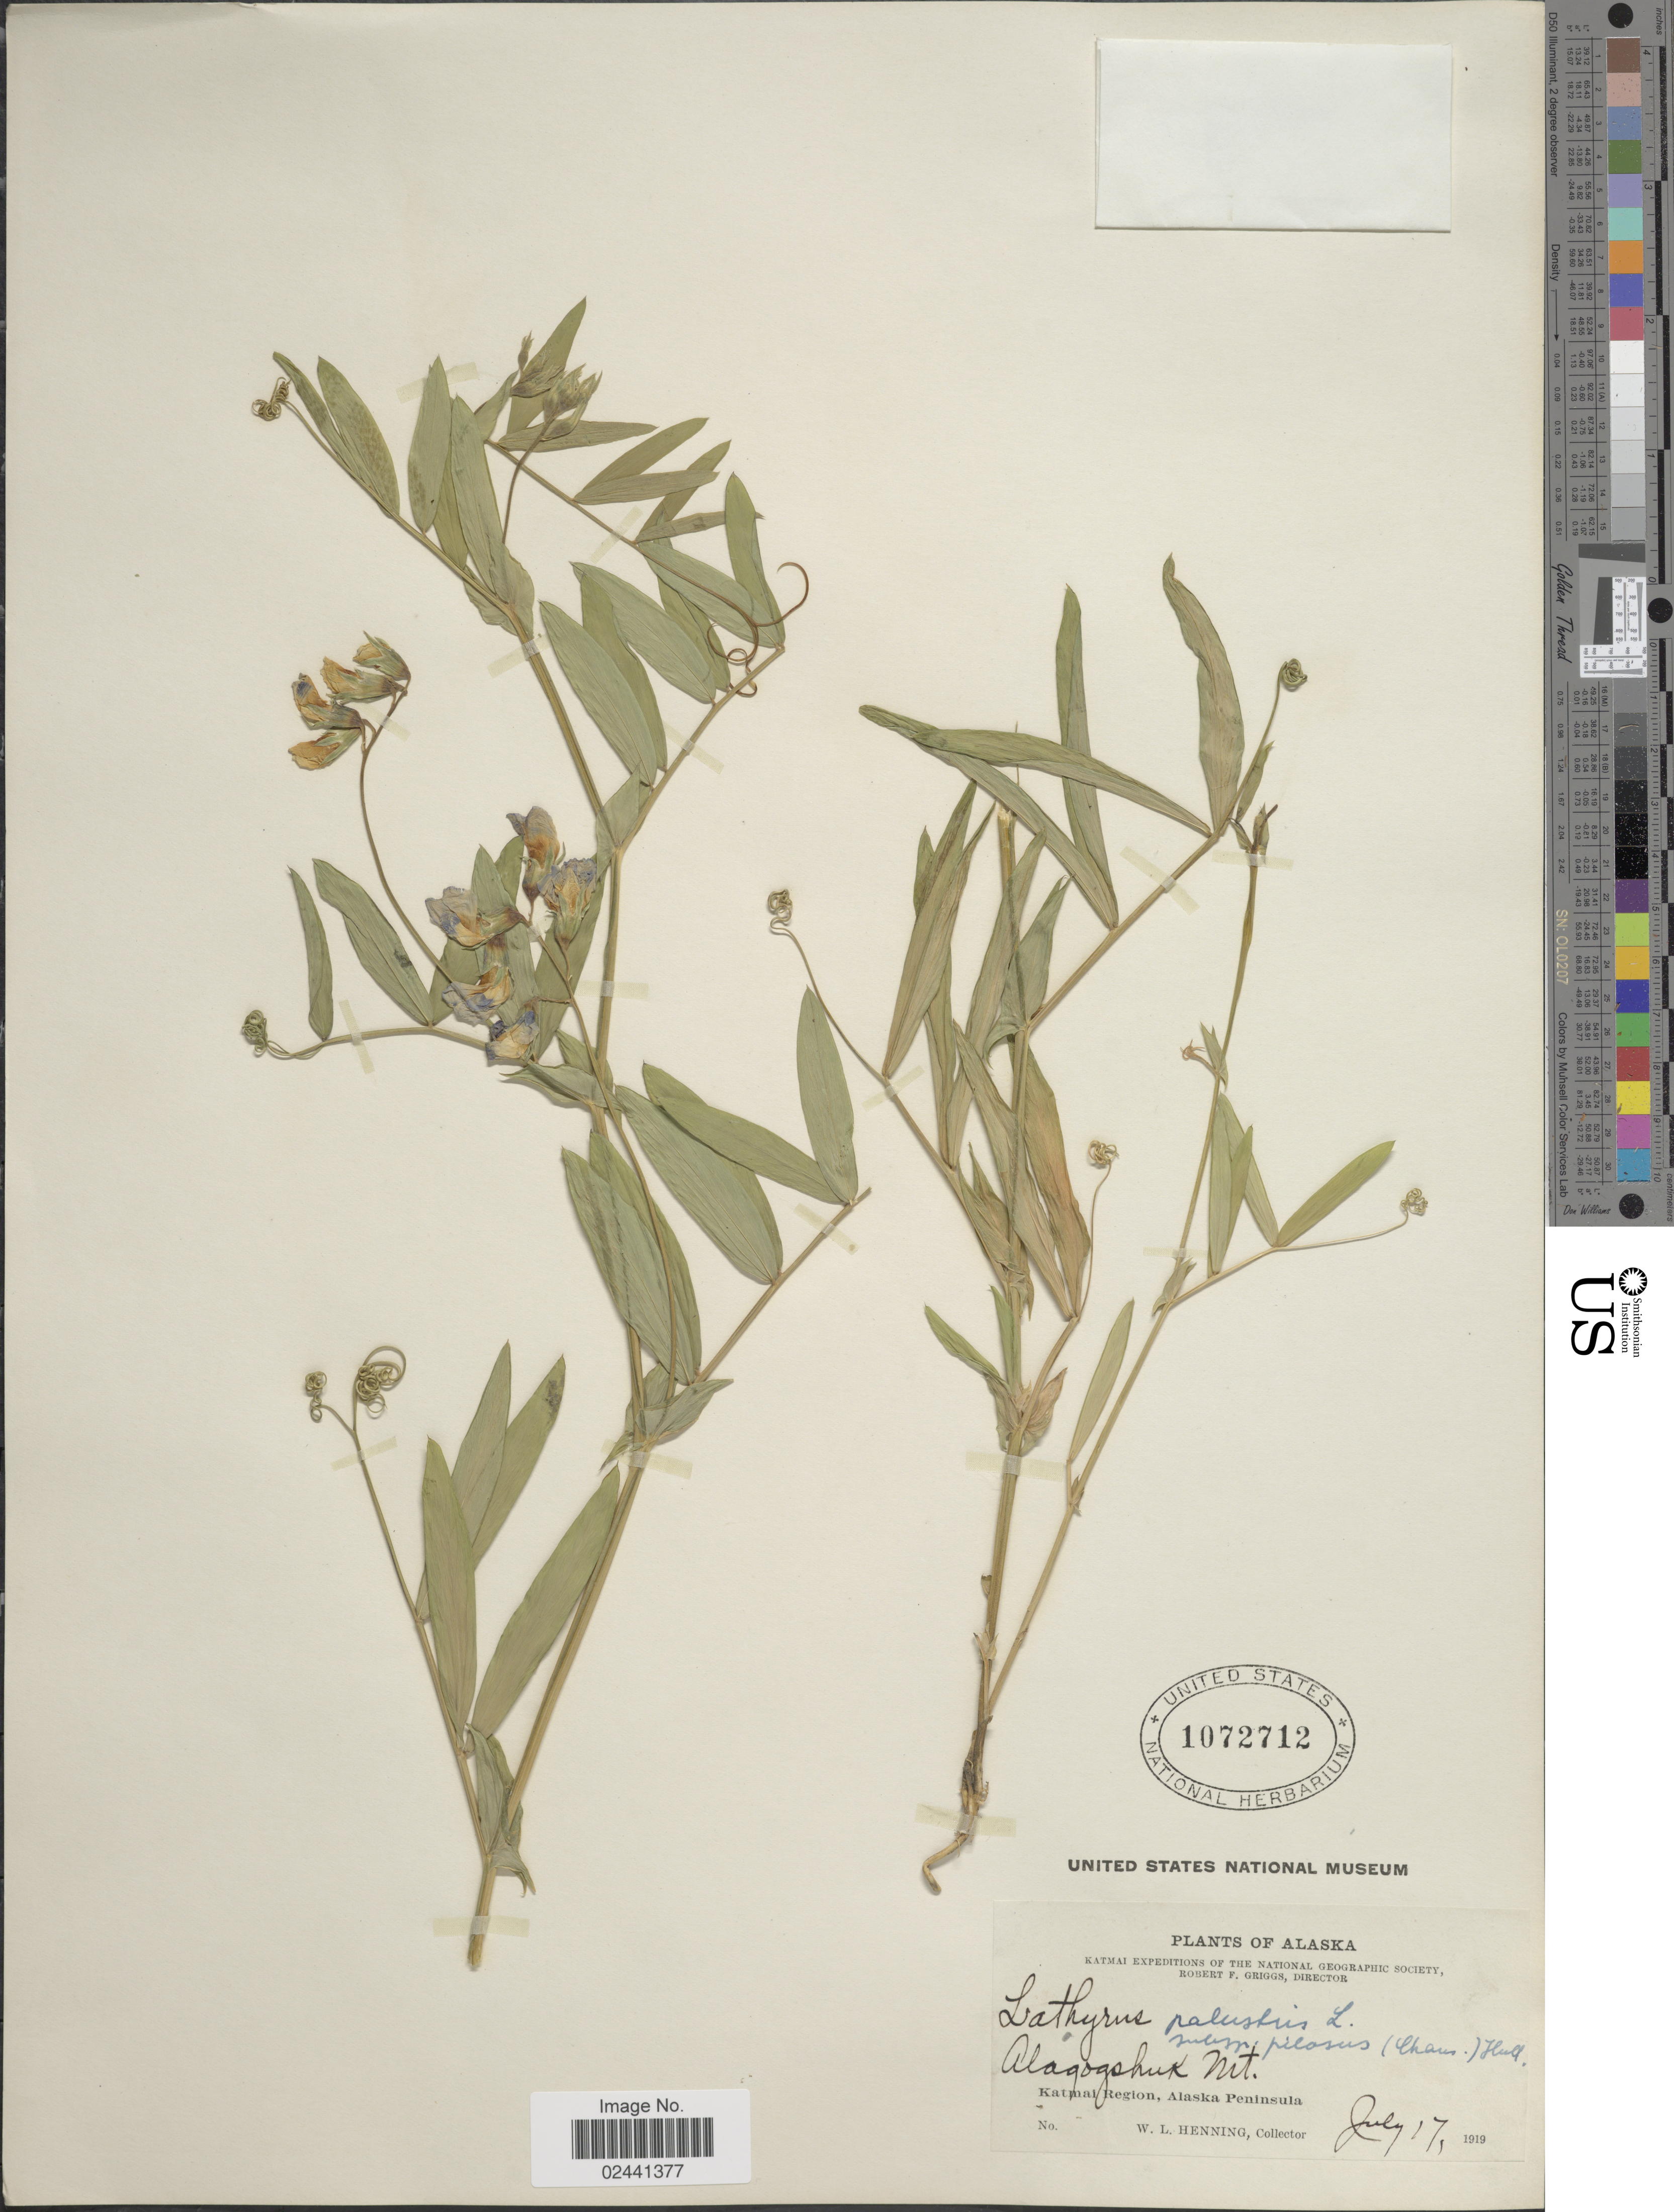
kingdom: Plantae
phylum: Tracheophyta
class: Magnoliopsida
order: Fabales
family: Fabaceae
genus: Lathyrus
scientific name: Lathyrus palustris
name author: L.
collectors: W. Henning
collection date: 1919-07-17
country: United States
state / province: Alaska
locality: Alagogshuk Mt., Katmai Region, Alaska Peninsula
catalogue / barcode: US 1072712